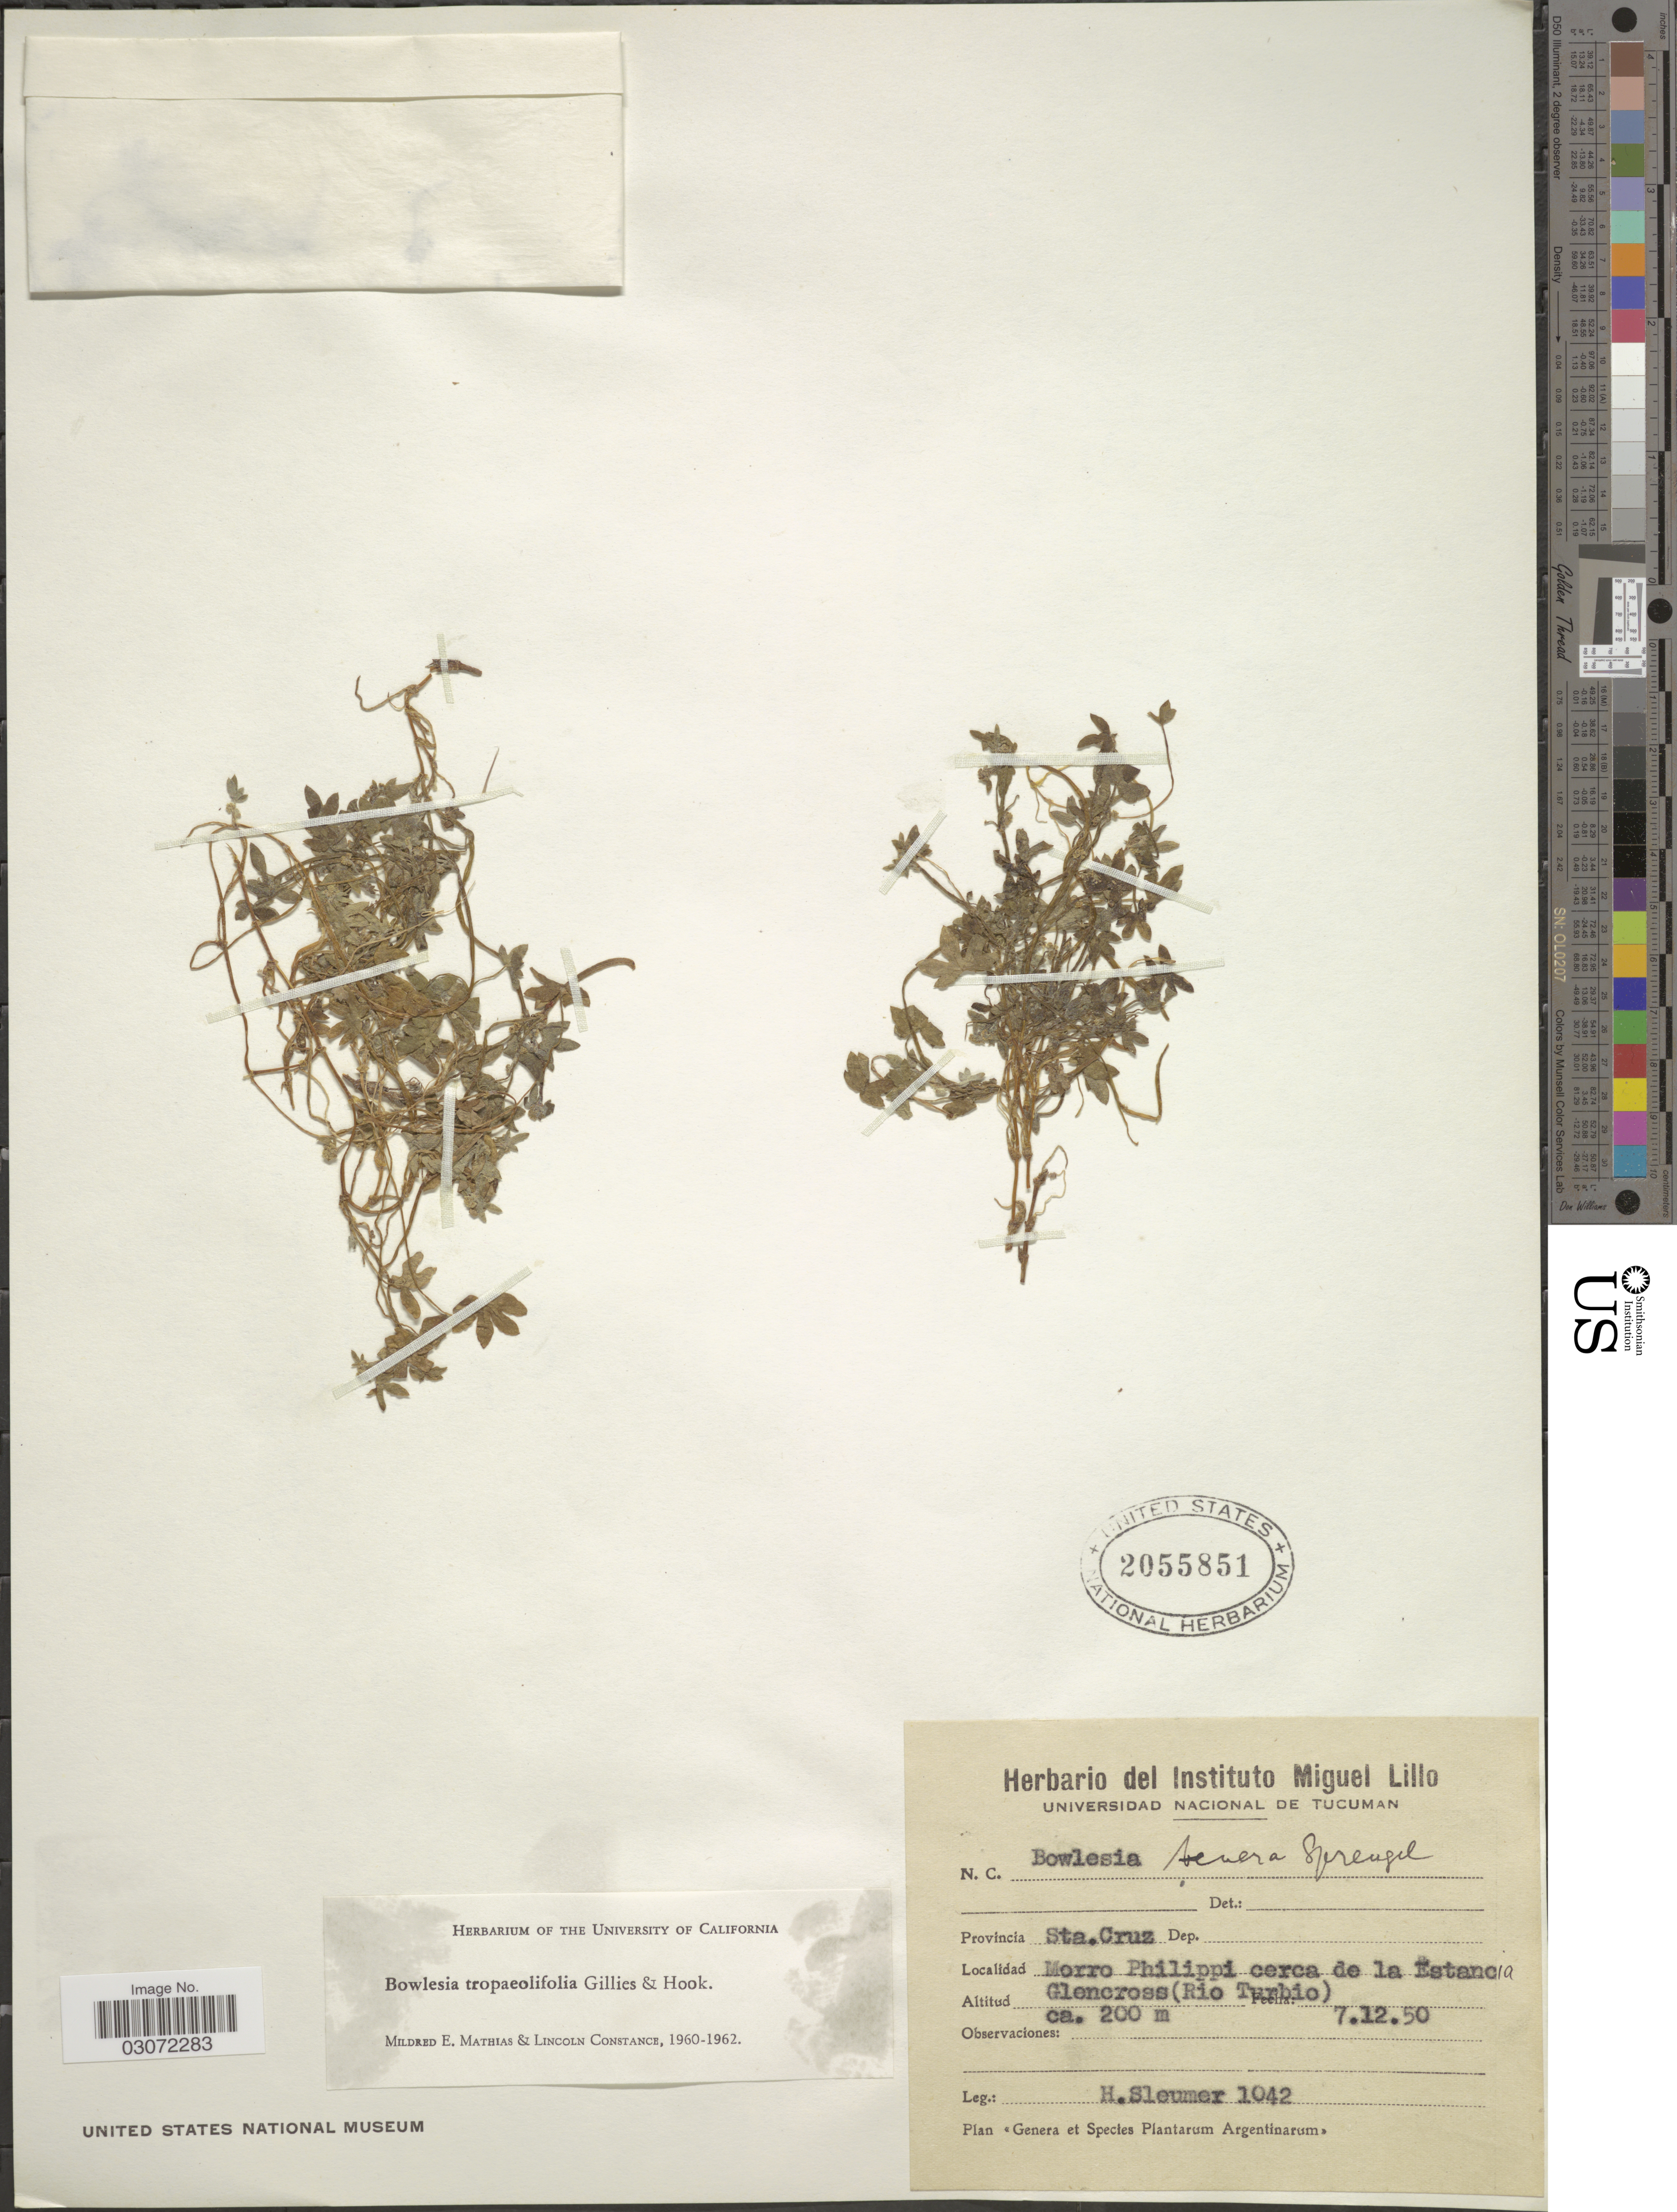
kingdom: Plantae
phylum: Tracheophyta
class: Magnoliopsida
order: Apiales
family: Apiaceae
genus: Bowlesia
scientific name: Bowlesia tropaeolifolia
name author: J.M. Gillet & Hook.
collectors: H. O. Sleumer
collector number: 1042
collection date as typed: Transcribed d/m/y: 7/12/50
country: Argentina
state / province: Santa Cruz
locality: Morro Philippi cerca de la Estancia Glencross (Rio Tumbio).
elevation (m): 200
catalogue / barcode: US 2055851